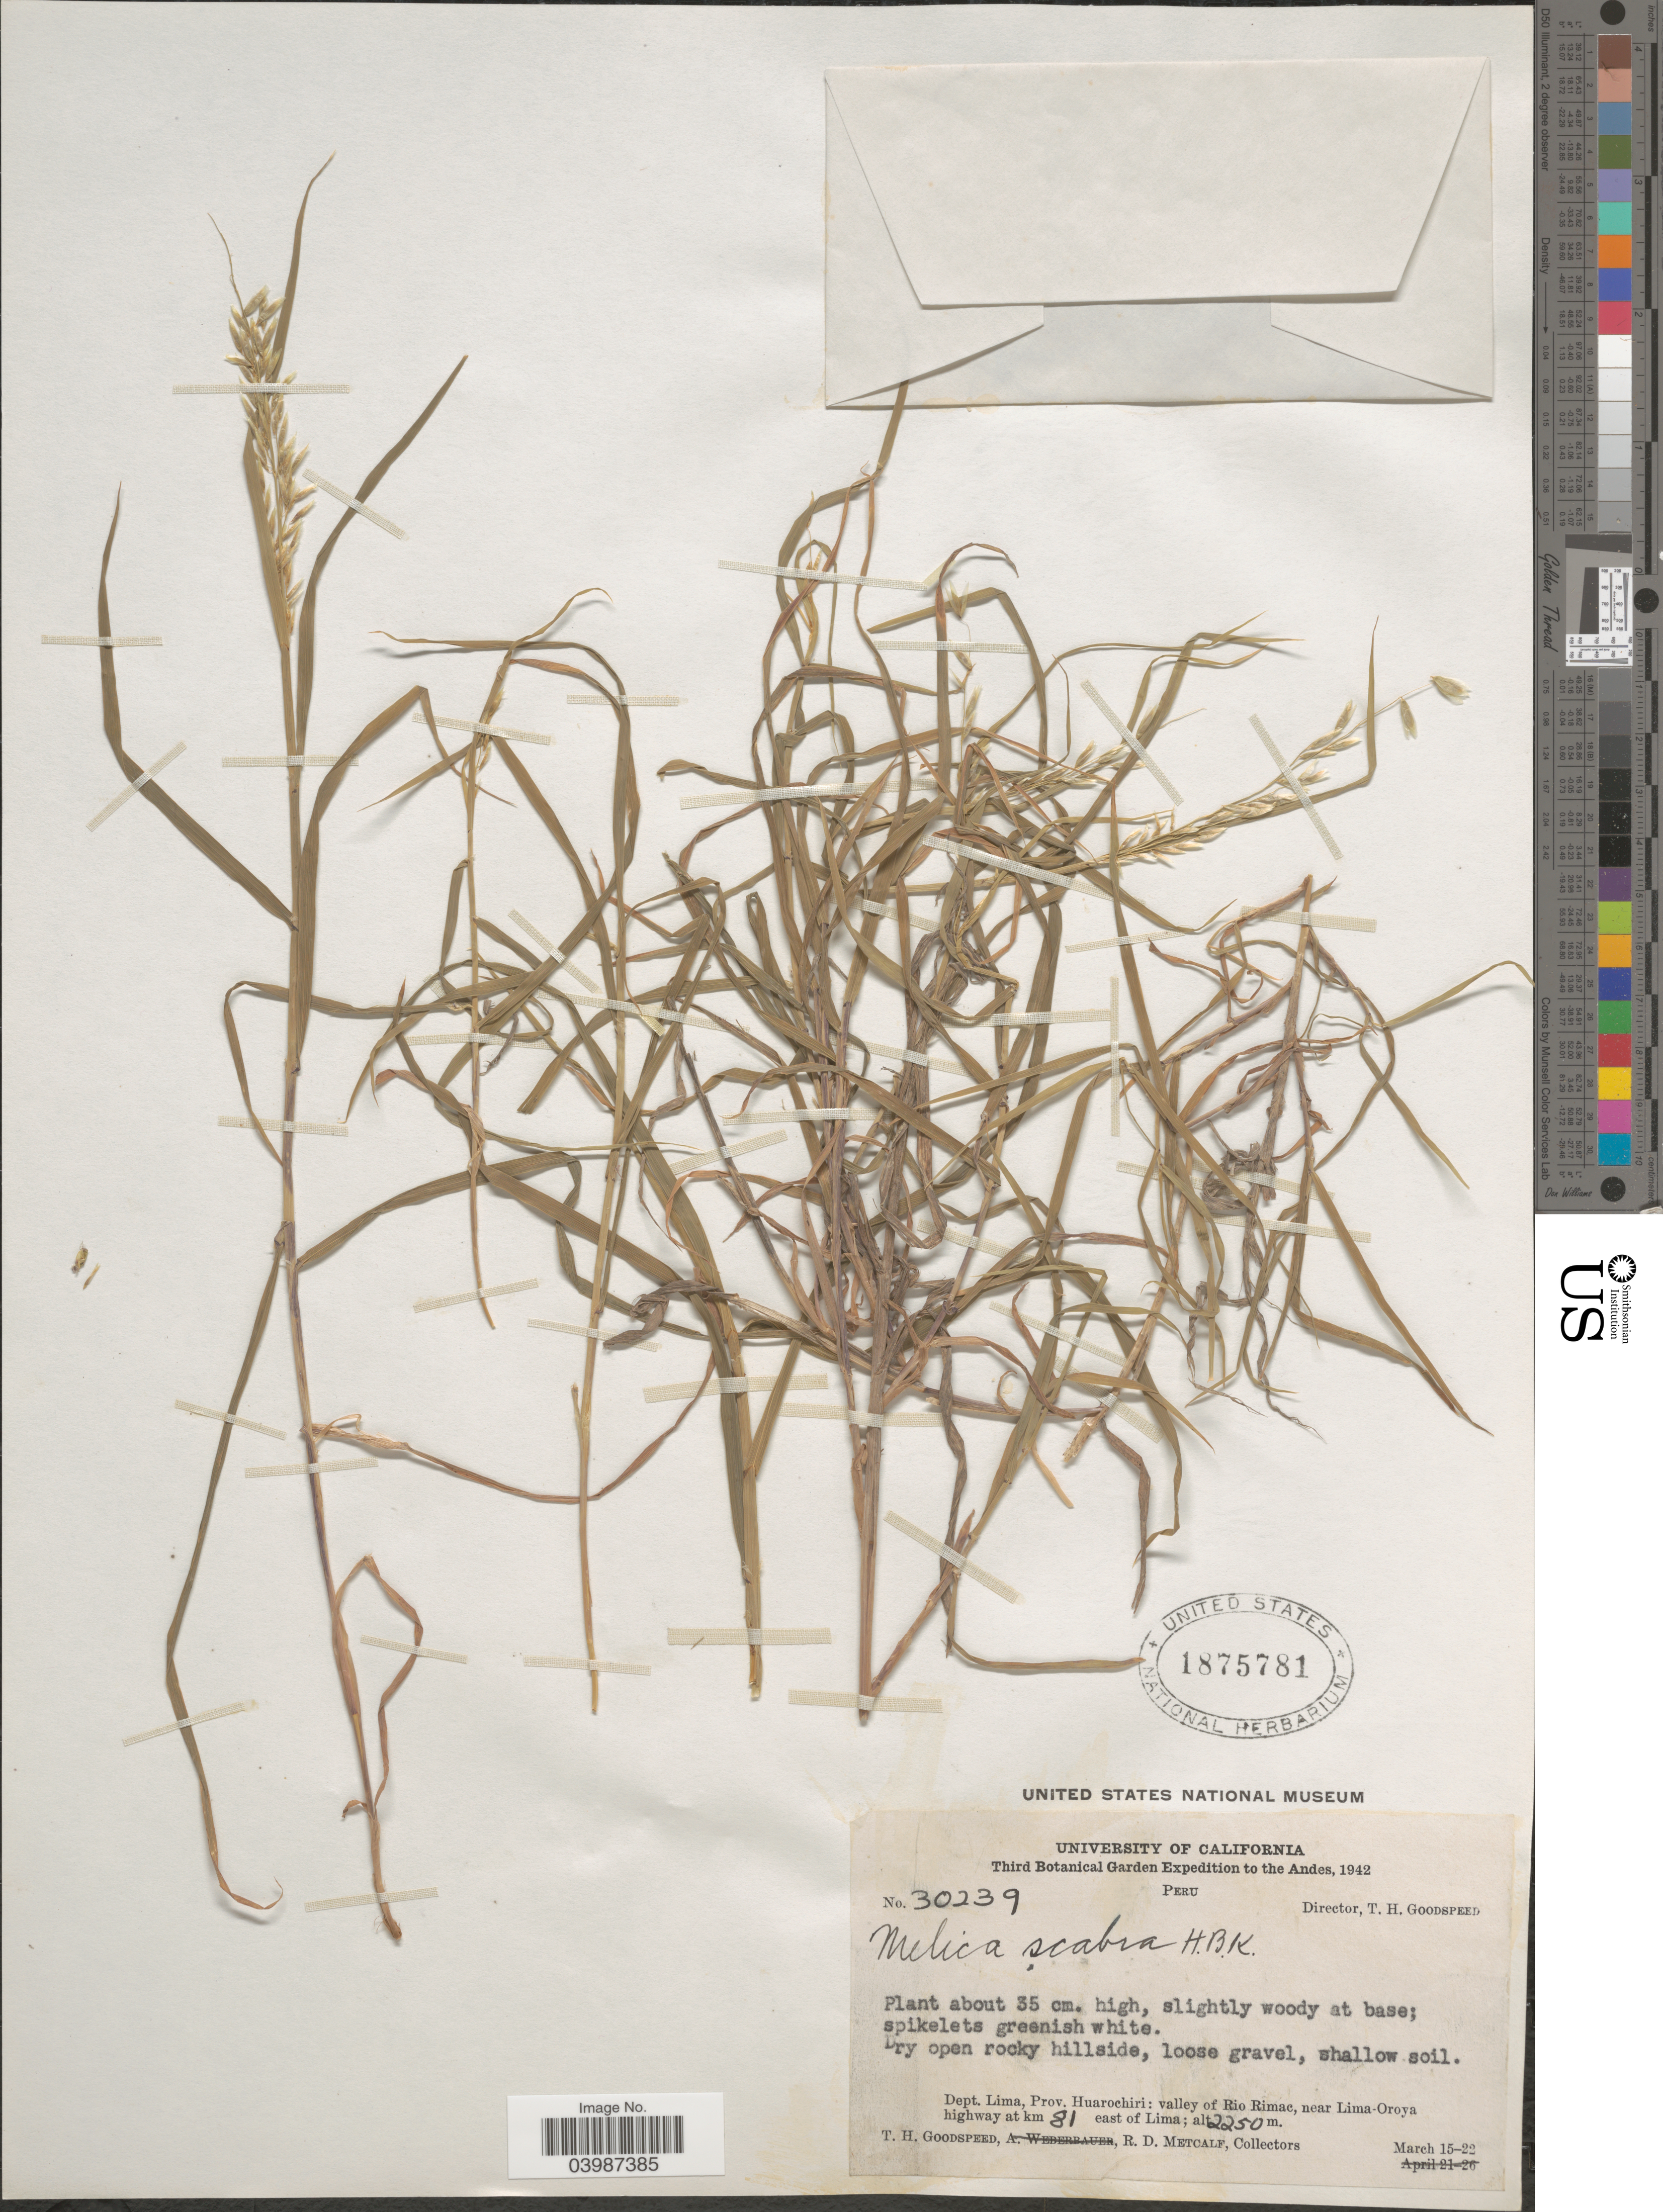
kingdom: Plantae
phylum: Tracheophyta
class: Liliopsida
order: Poales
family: Poaceae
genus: Melica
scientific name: Melica scabra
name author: Kunth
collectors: T. Goodspeed & R. D. Metcalf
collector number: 30239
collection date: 1942-03-15/1942-03-22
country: Peru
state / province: Lima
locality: The Andes. Dry open rocky hillside, loose gravel, shallow soil. Dept. Lima, Prov. Hiarochiri: valley of Rio Rimac, near Lima-Oroya highway at km 81 east of Lima.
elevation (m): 2250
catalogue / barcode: US 1785781